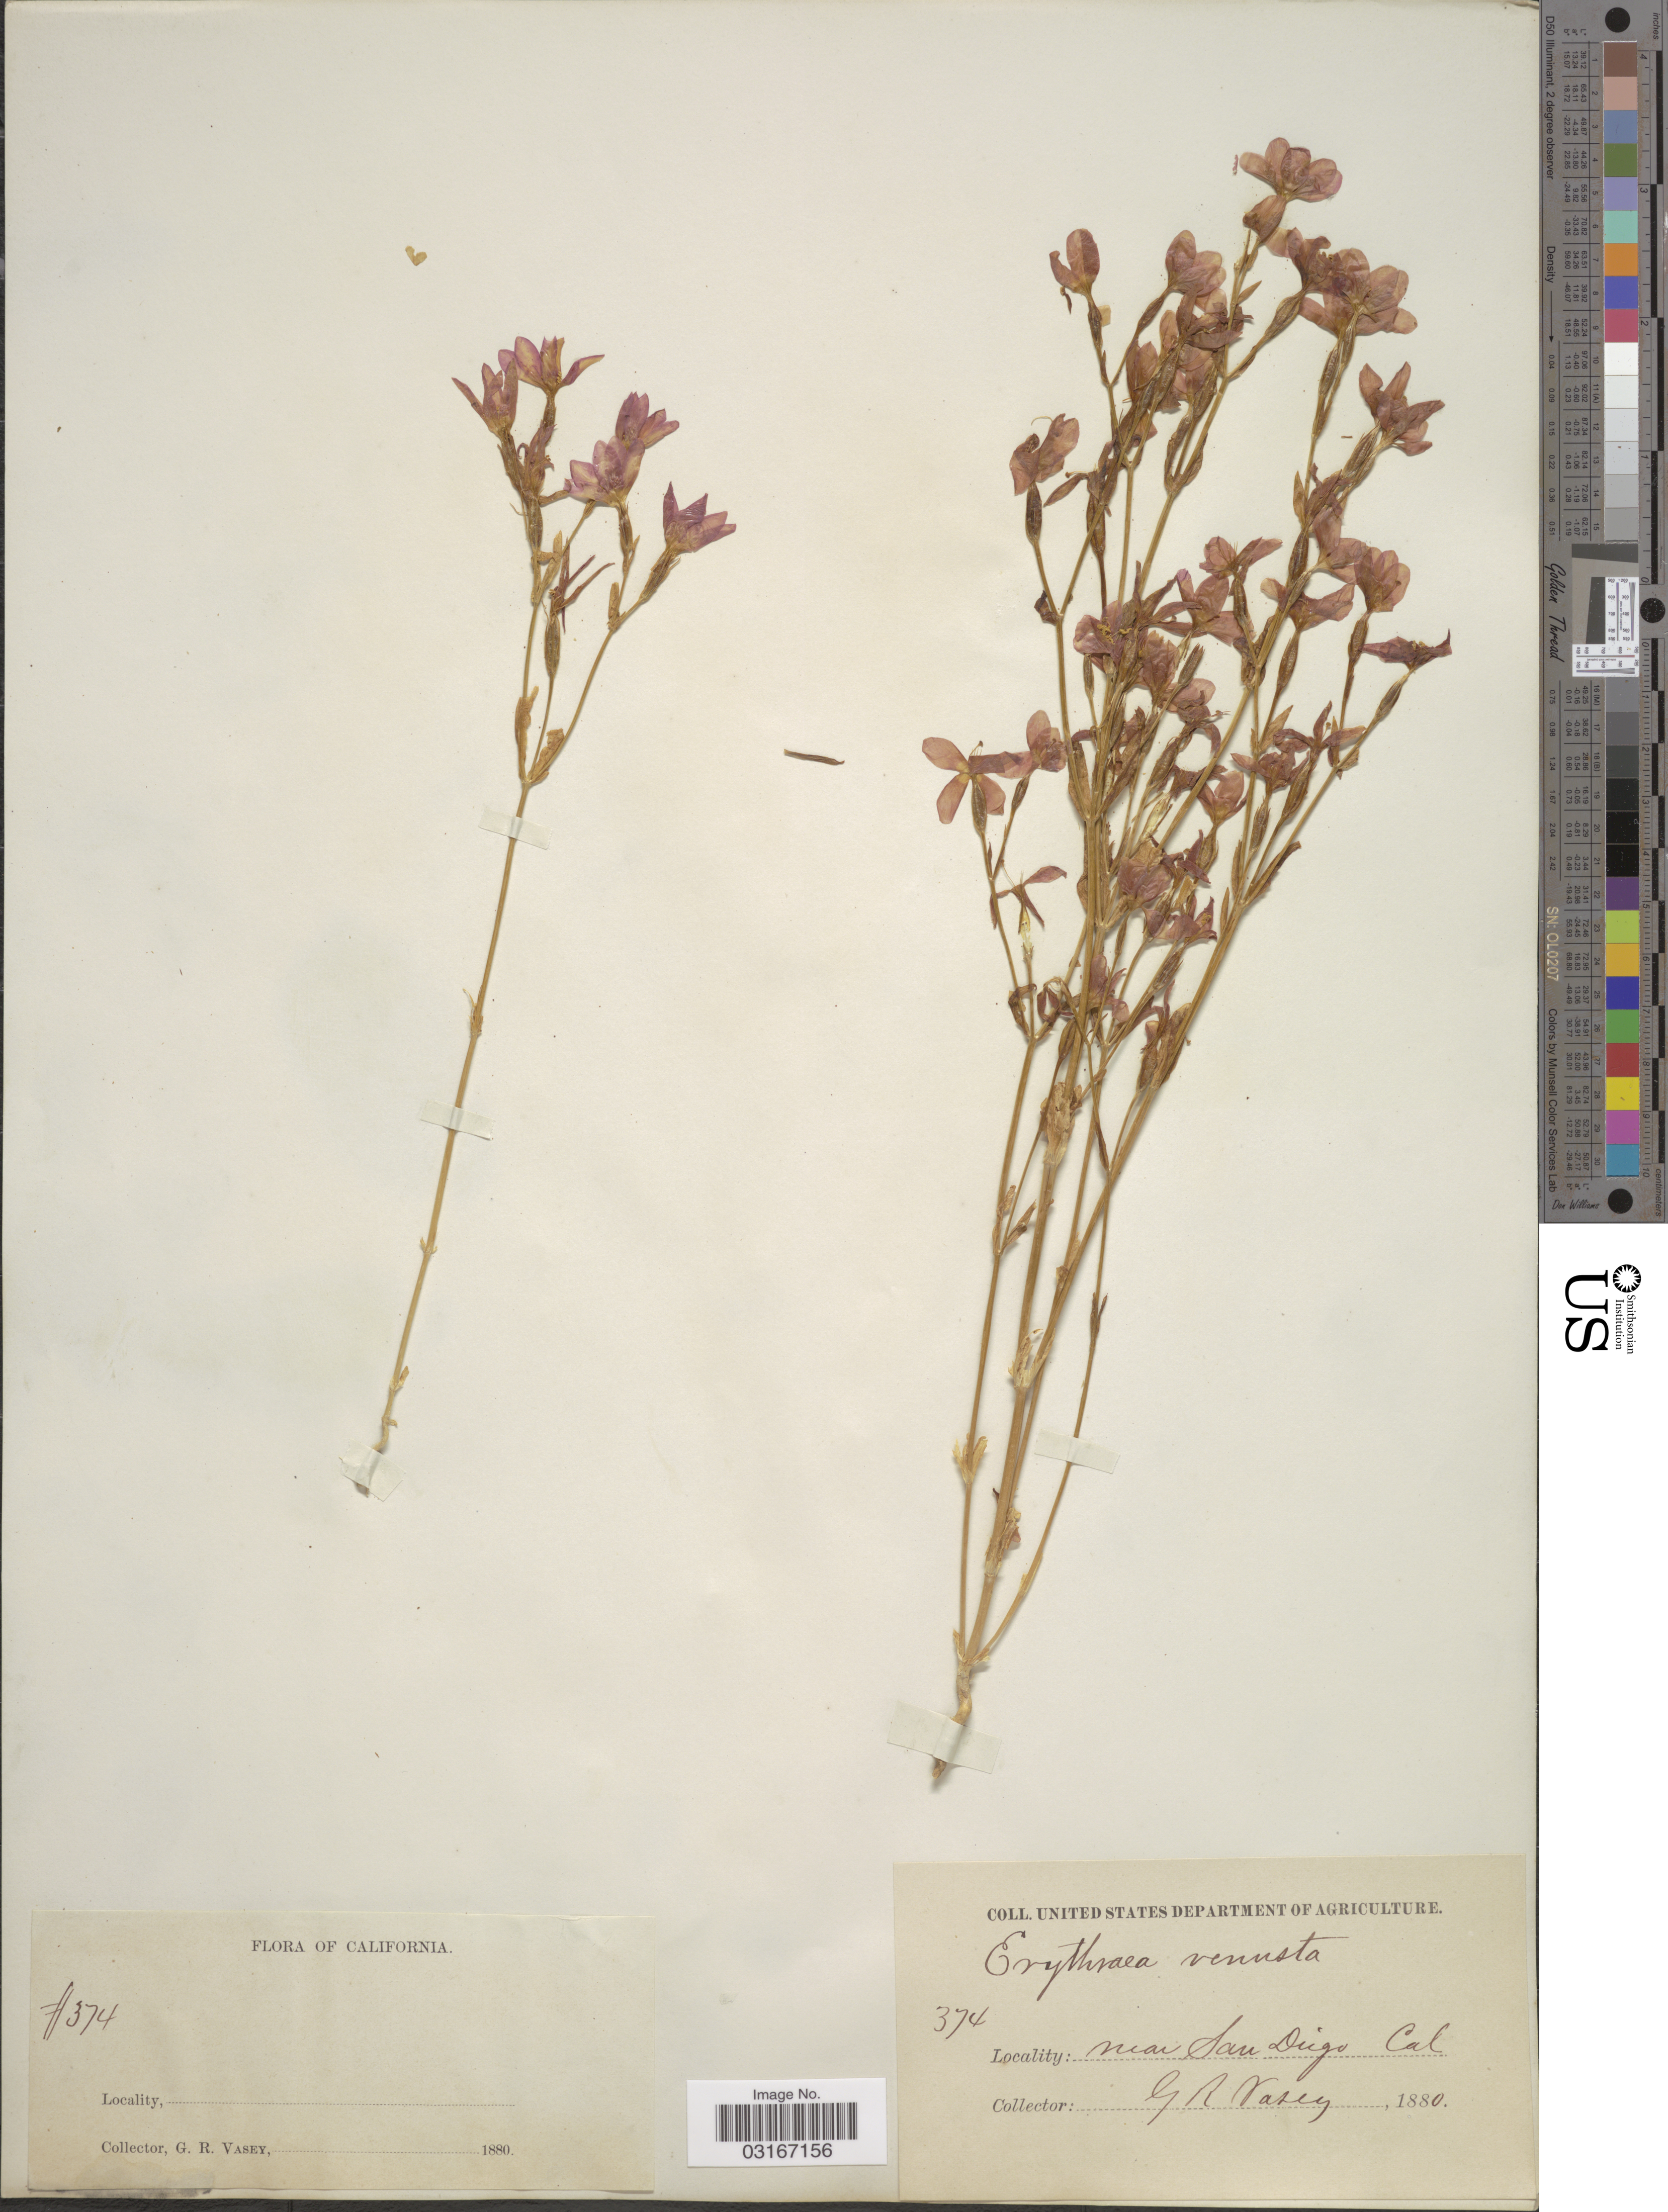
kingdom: Plantae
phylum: Tracheophyta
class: Magnoliopsida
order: Gentianales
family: Gentianaceae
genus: Centaurium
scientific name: Centaurium venustum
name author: (A. Gray) B.L. Rob.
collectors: G. R. Vasey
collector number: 374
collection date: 1880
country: United States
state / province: California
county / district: San Diego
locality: Near San Diego.